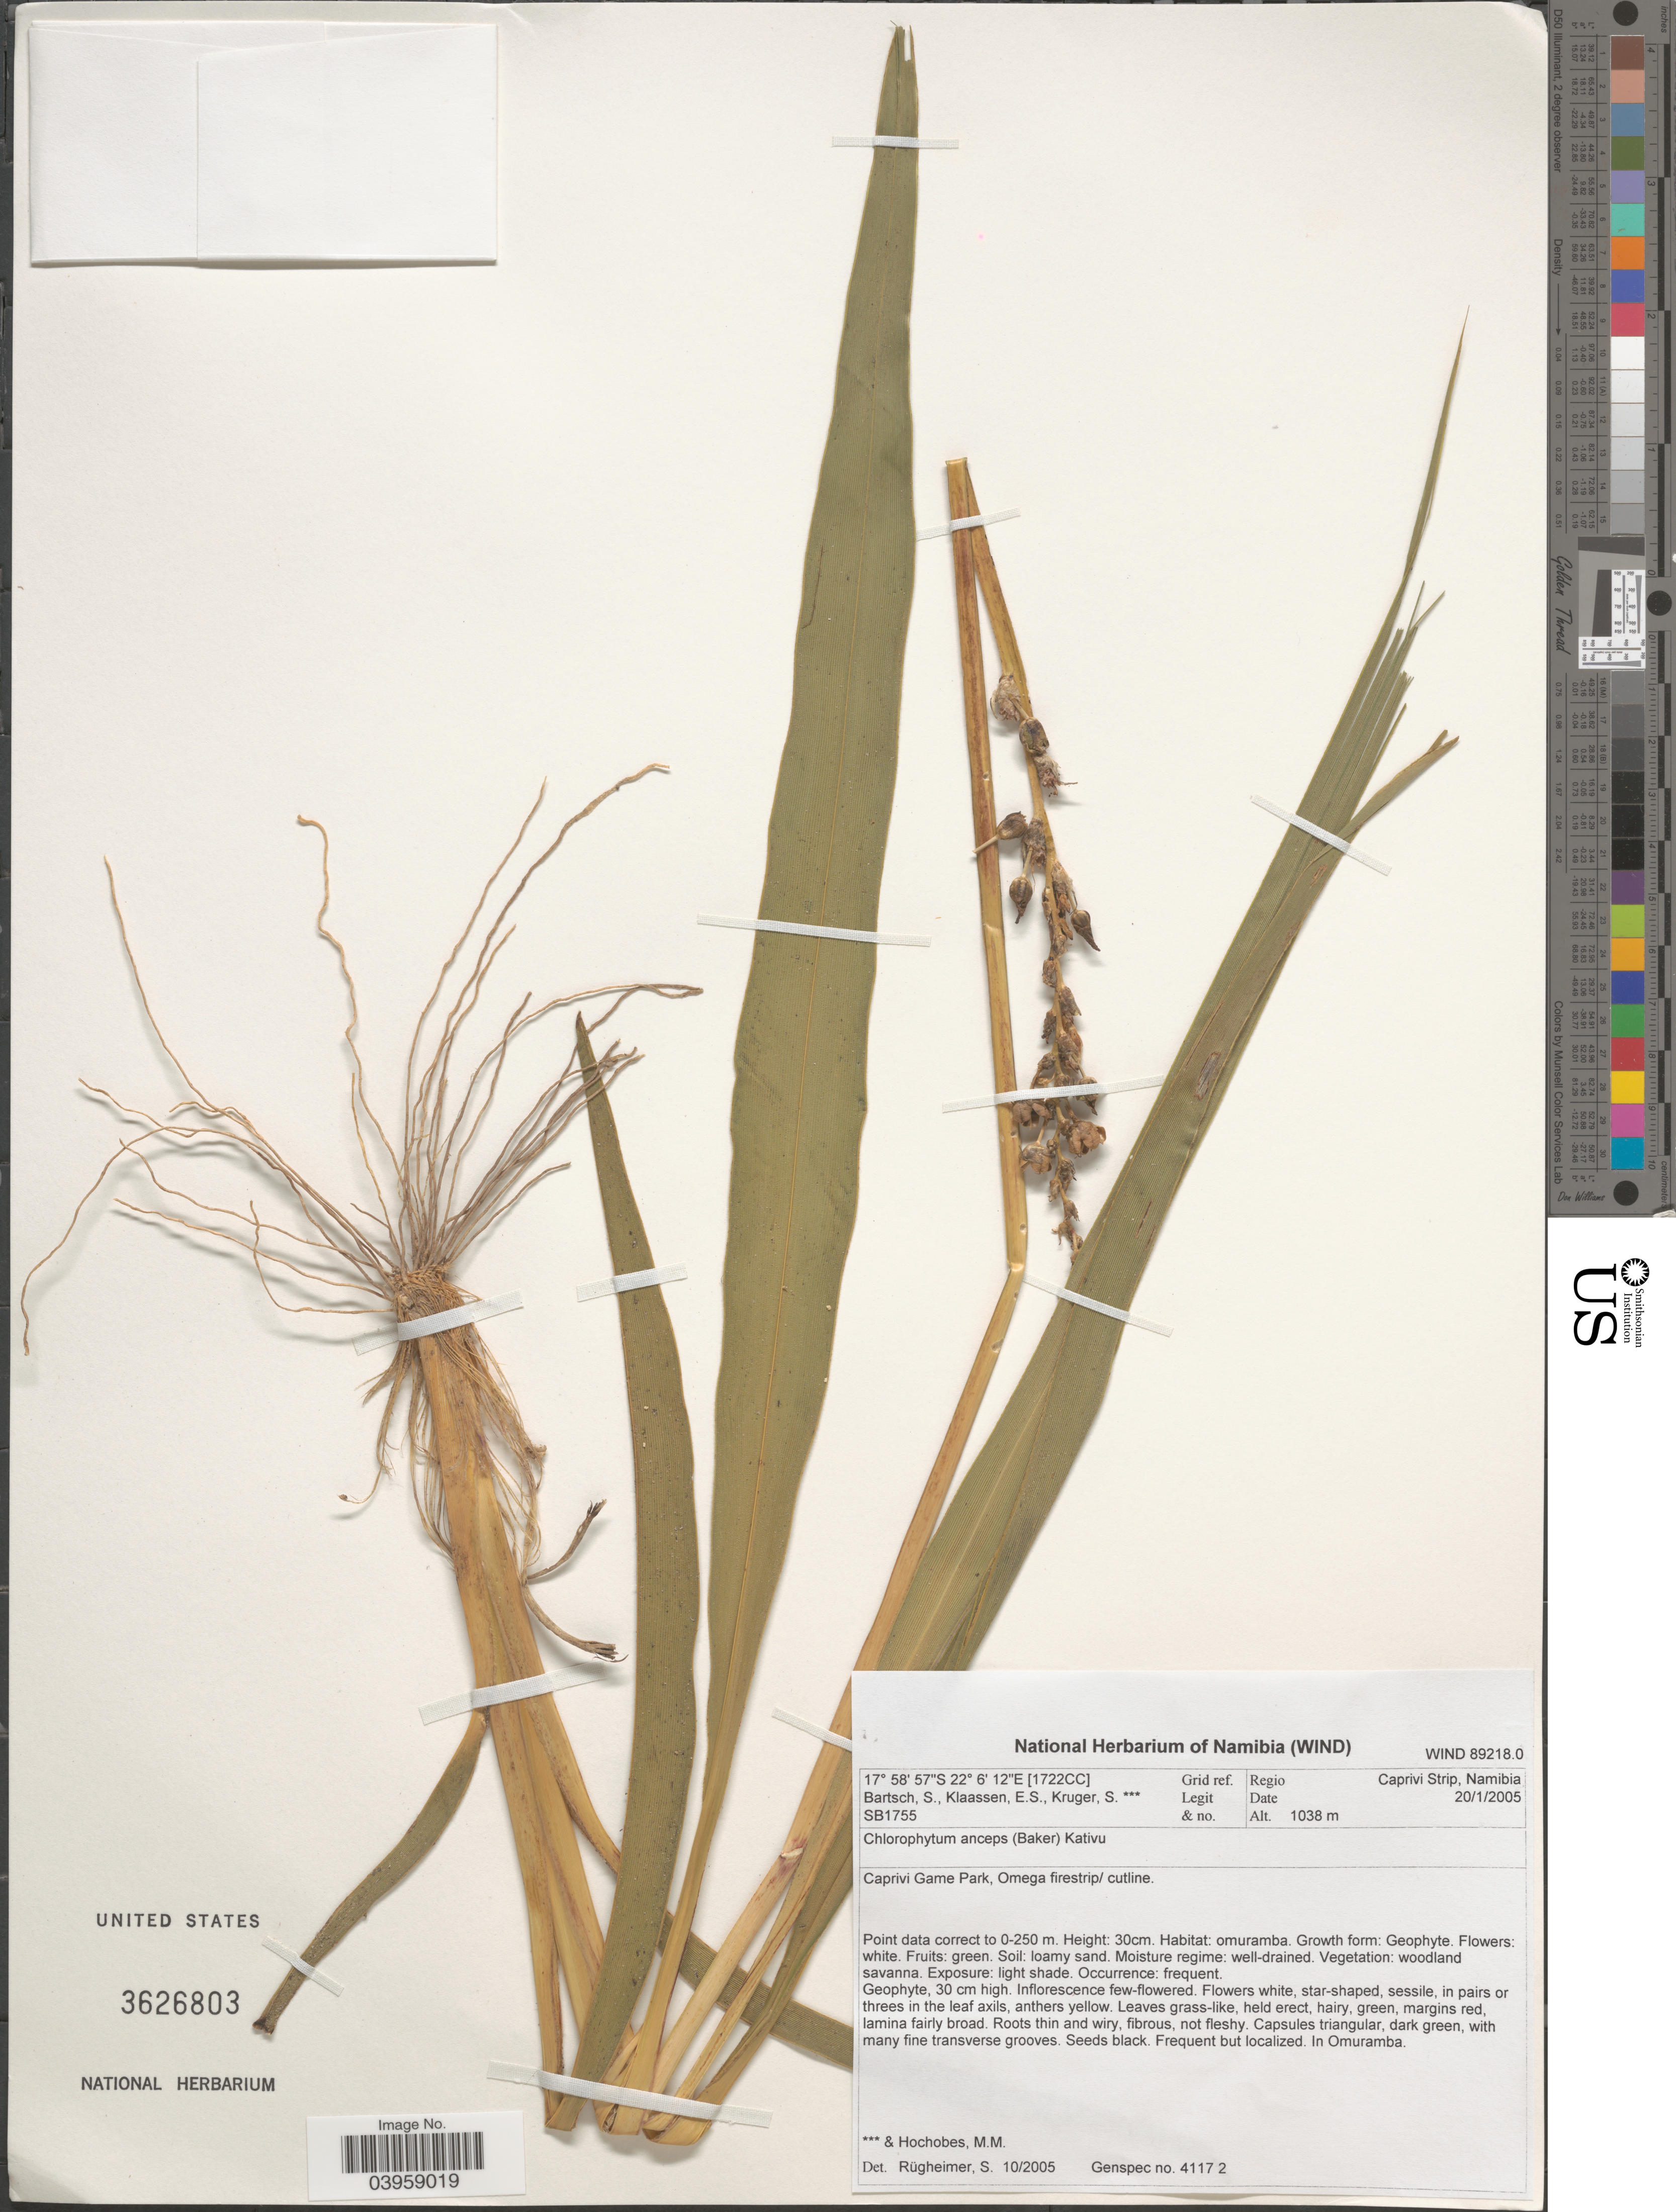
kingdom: Plantae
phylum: Tracheophyta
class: Liliopsida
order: Asparagales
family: Asparagaceae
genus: Chlorophytum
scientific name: Chlorophytum anceps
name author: (Baker) Kativu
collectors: S. Bartsch, E. S. Klaassen, S. Kruger & M. Hochobes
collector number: SB1755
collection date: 2005-01-20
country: Namibia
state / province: Caprivi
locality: [1722CC] Grid ref. Regio Caprivi Strip, Namibia. Caprivi Game Park, Omega firestrip/cutline.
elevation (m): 1038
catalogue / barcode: US 3626803